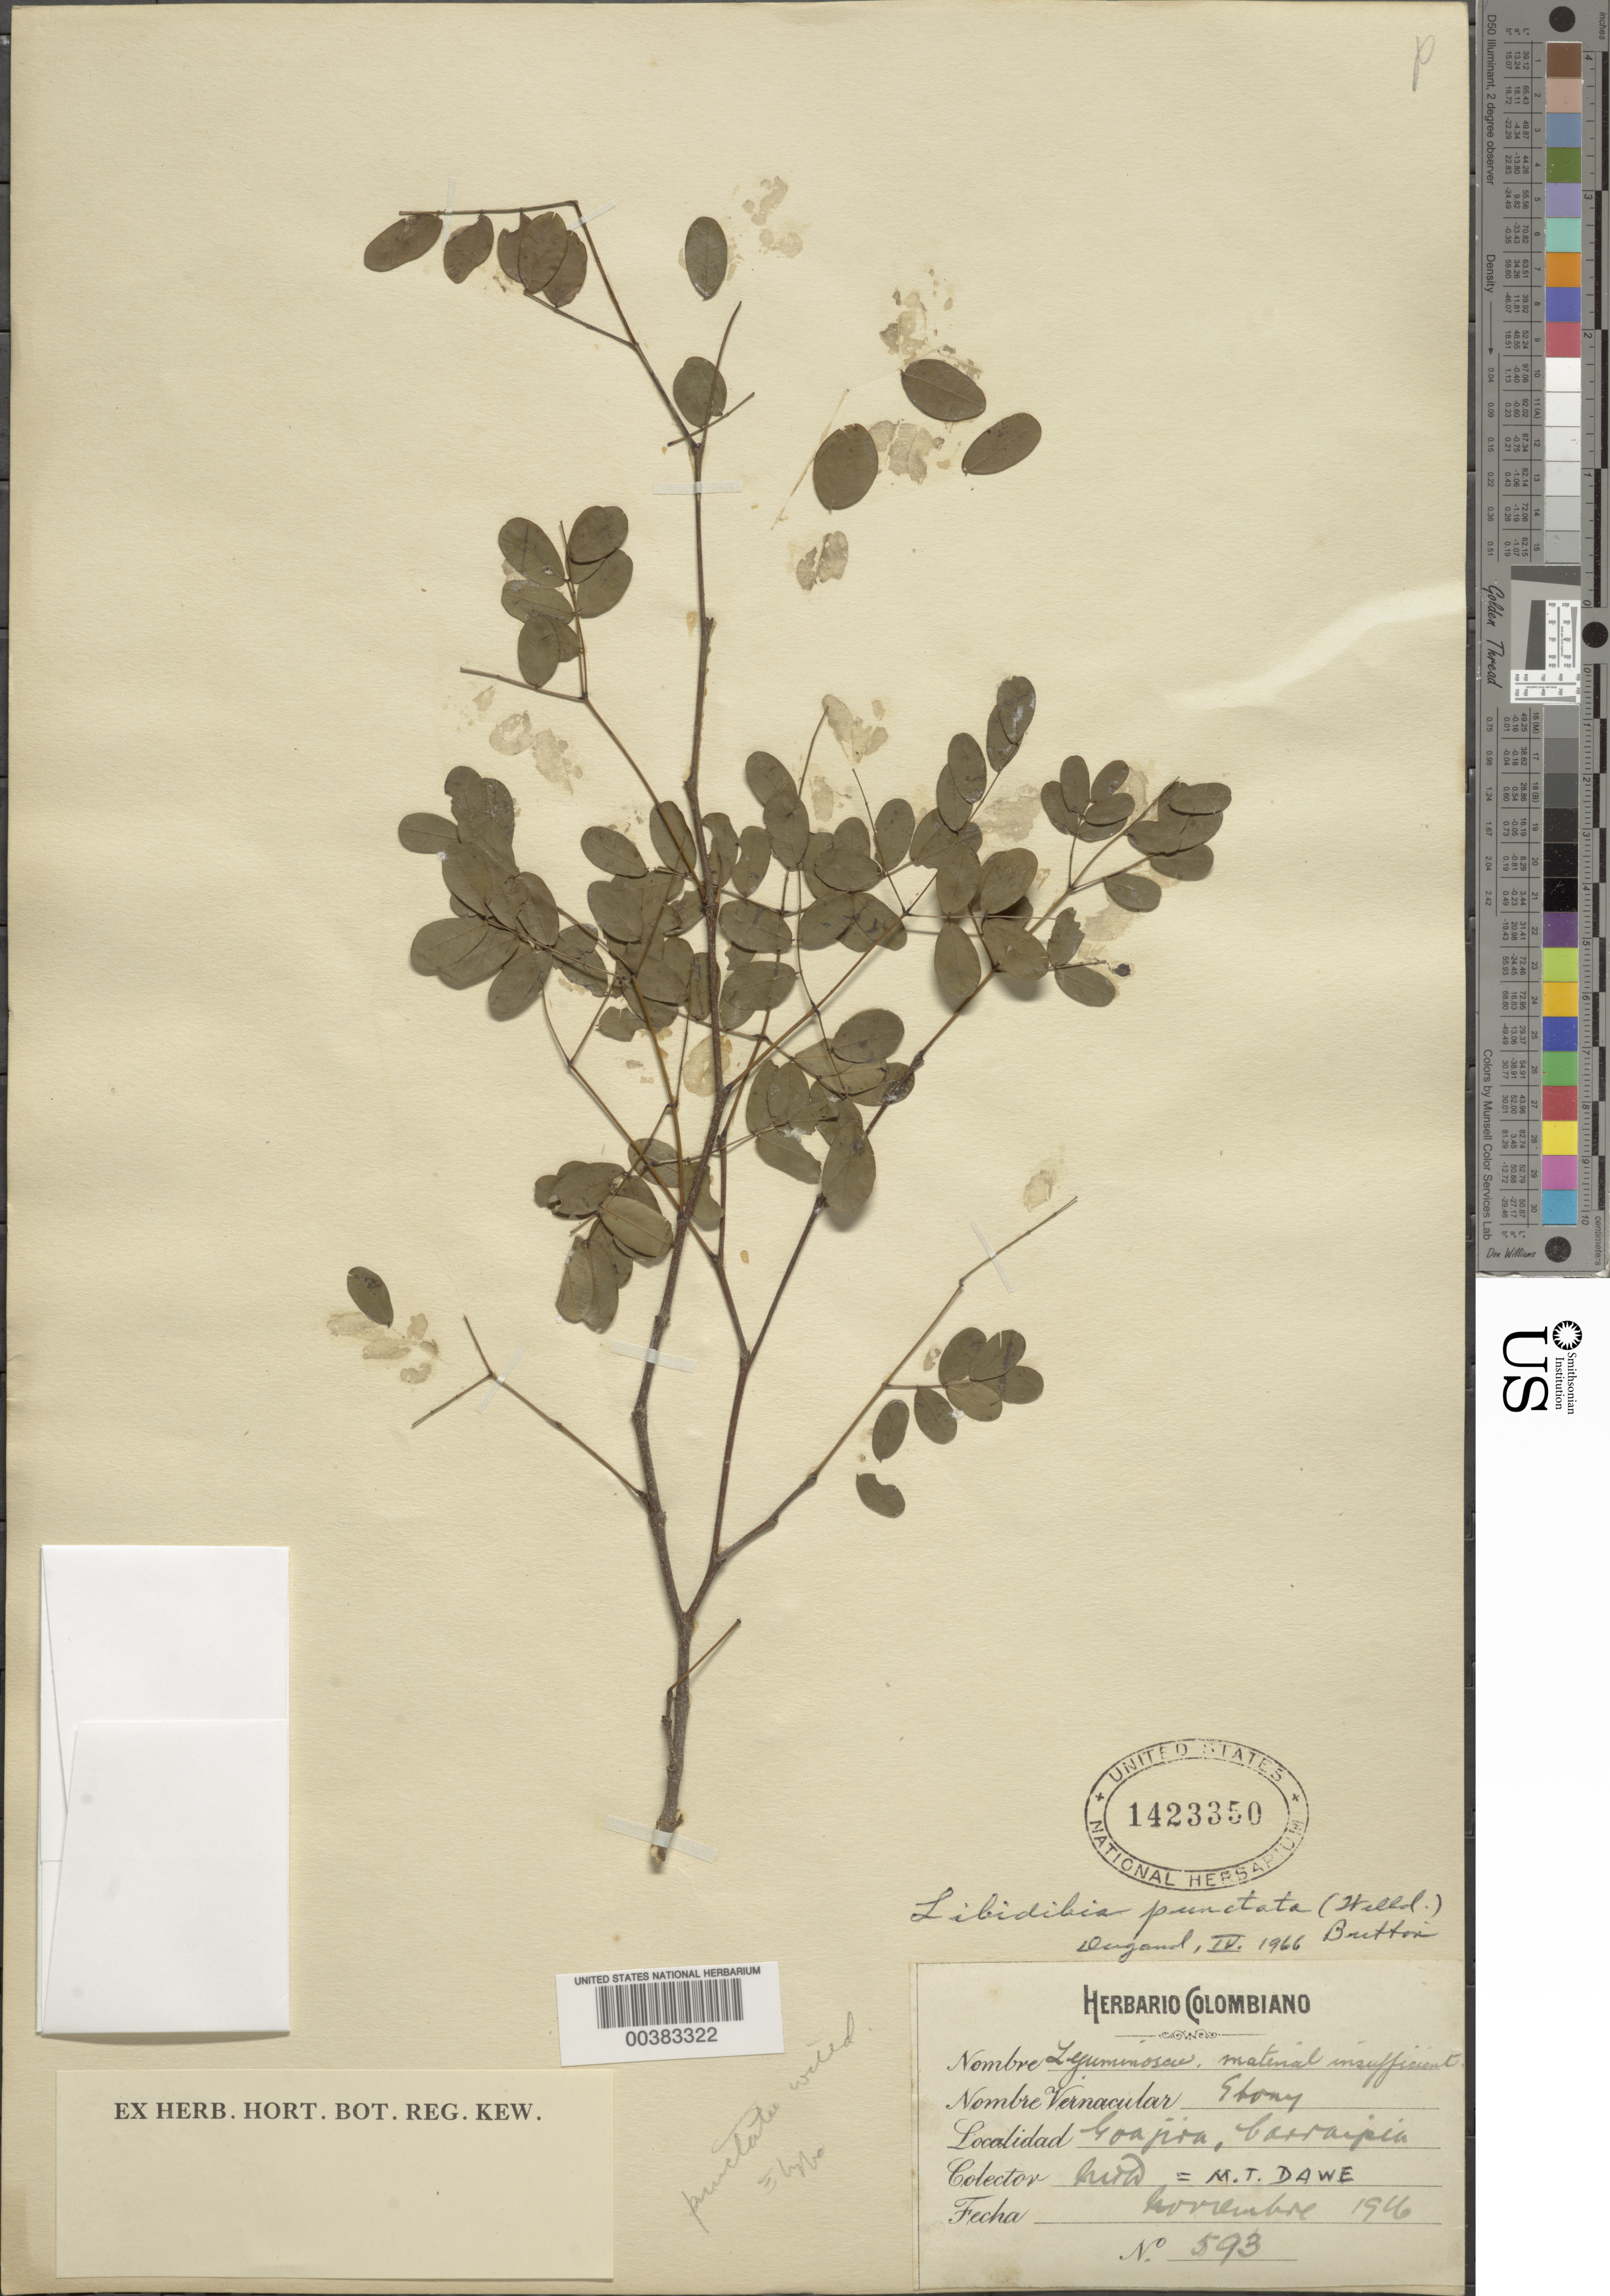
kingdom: Plantae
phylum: Tracheophyta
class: Magnoliopsida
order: Fabales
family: Fabaceae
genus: Libidibia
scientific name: Libidibia punctata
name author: (Willd.) Britton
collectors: M. T. Dawe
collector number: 593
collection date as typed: Nov 1916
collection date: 1916-11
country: Colombia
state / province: La Guajira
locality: Carraipia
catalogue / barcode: US 1423350